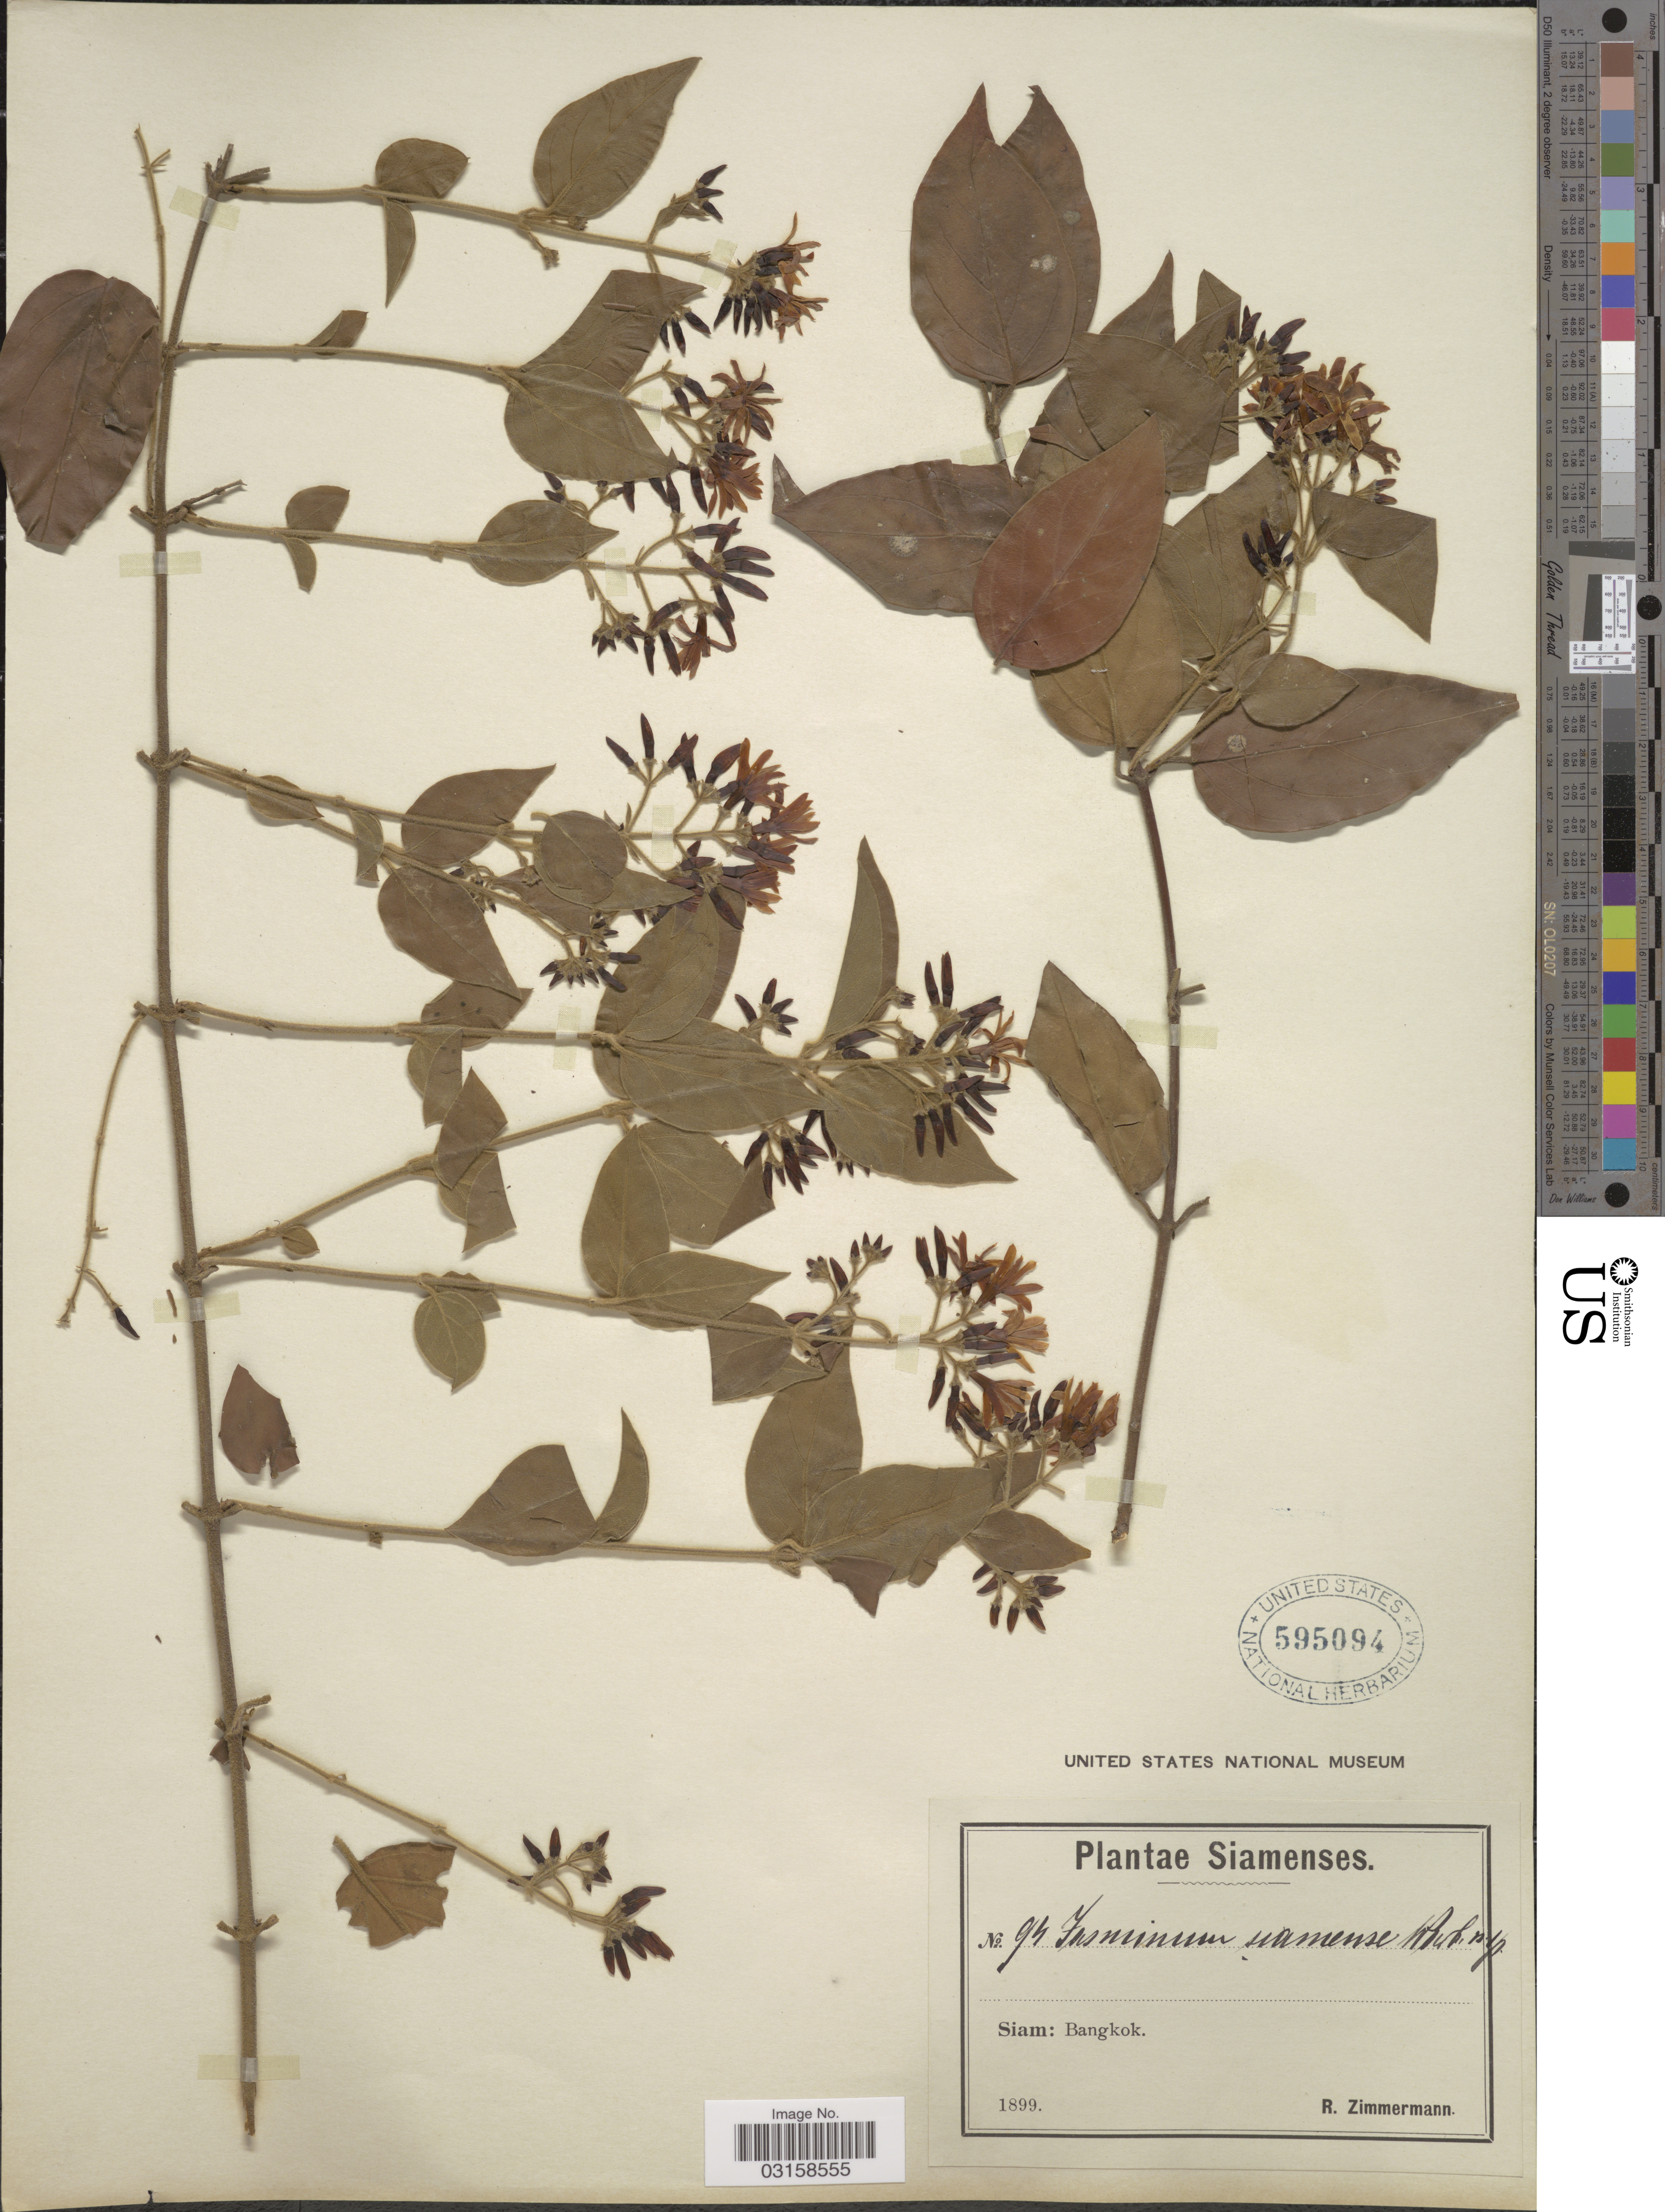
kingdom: Plantae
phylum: Tracheophyta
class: Magnoliopsida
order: Lamiales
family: Oleaceae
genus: Jasminum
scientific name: Jasminum siamense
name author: Craib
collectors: R. Zimmermann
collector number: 94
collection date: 1899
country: Thailand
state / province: Bangkok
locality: Siam.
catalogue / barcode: US 595094